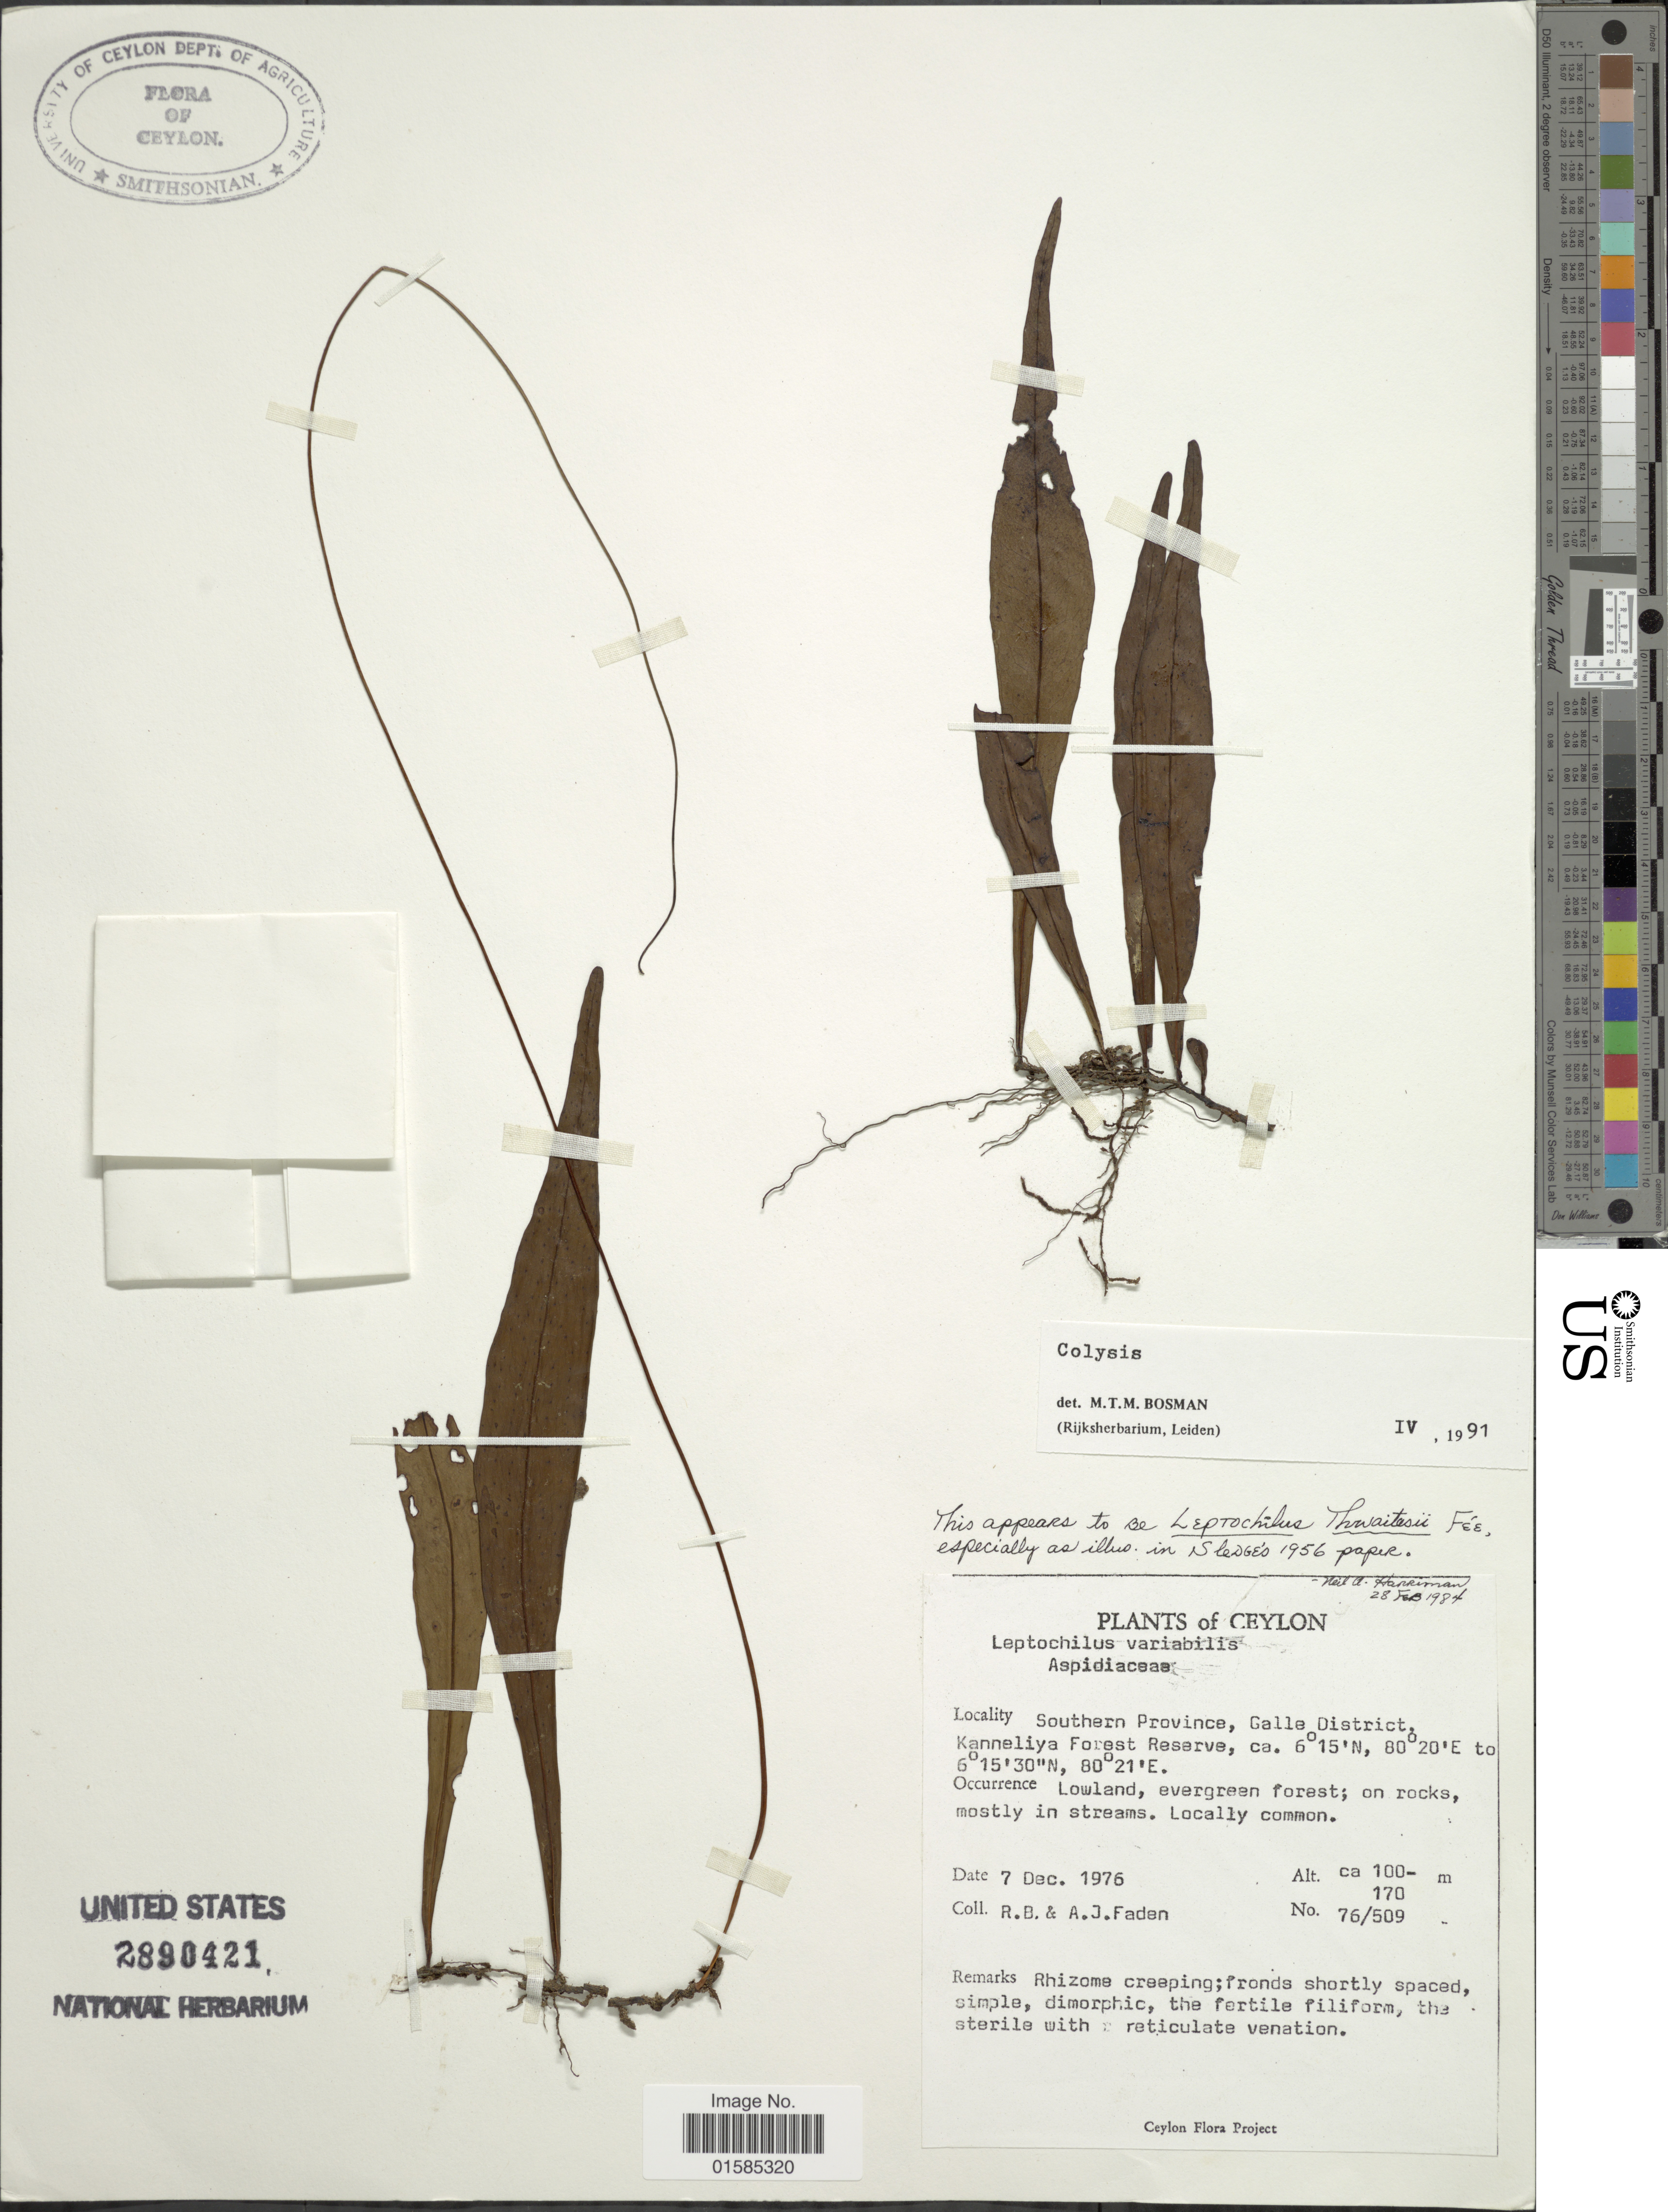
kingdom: Plantae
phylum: Tracheophyta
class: Polypodiopsida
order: Polypodiales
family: Polypodiaceae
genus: Leptochilus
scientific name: Leptochilus metallicus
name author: (Bedd.) C. Chr.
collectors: R. B. Faden & A. J. Faden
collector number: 76/509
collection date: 1976-12-07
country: Sri Lanka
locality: Ceylon, Southern Province, Galla District, Kanneliya Forest Reserve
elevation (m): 100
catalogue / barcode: US 2890421